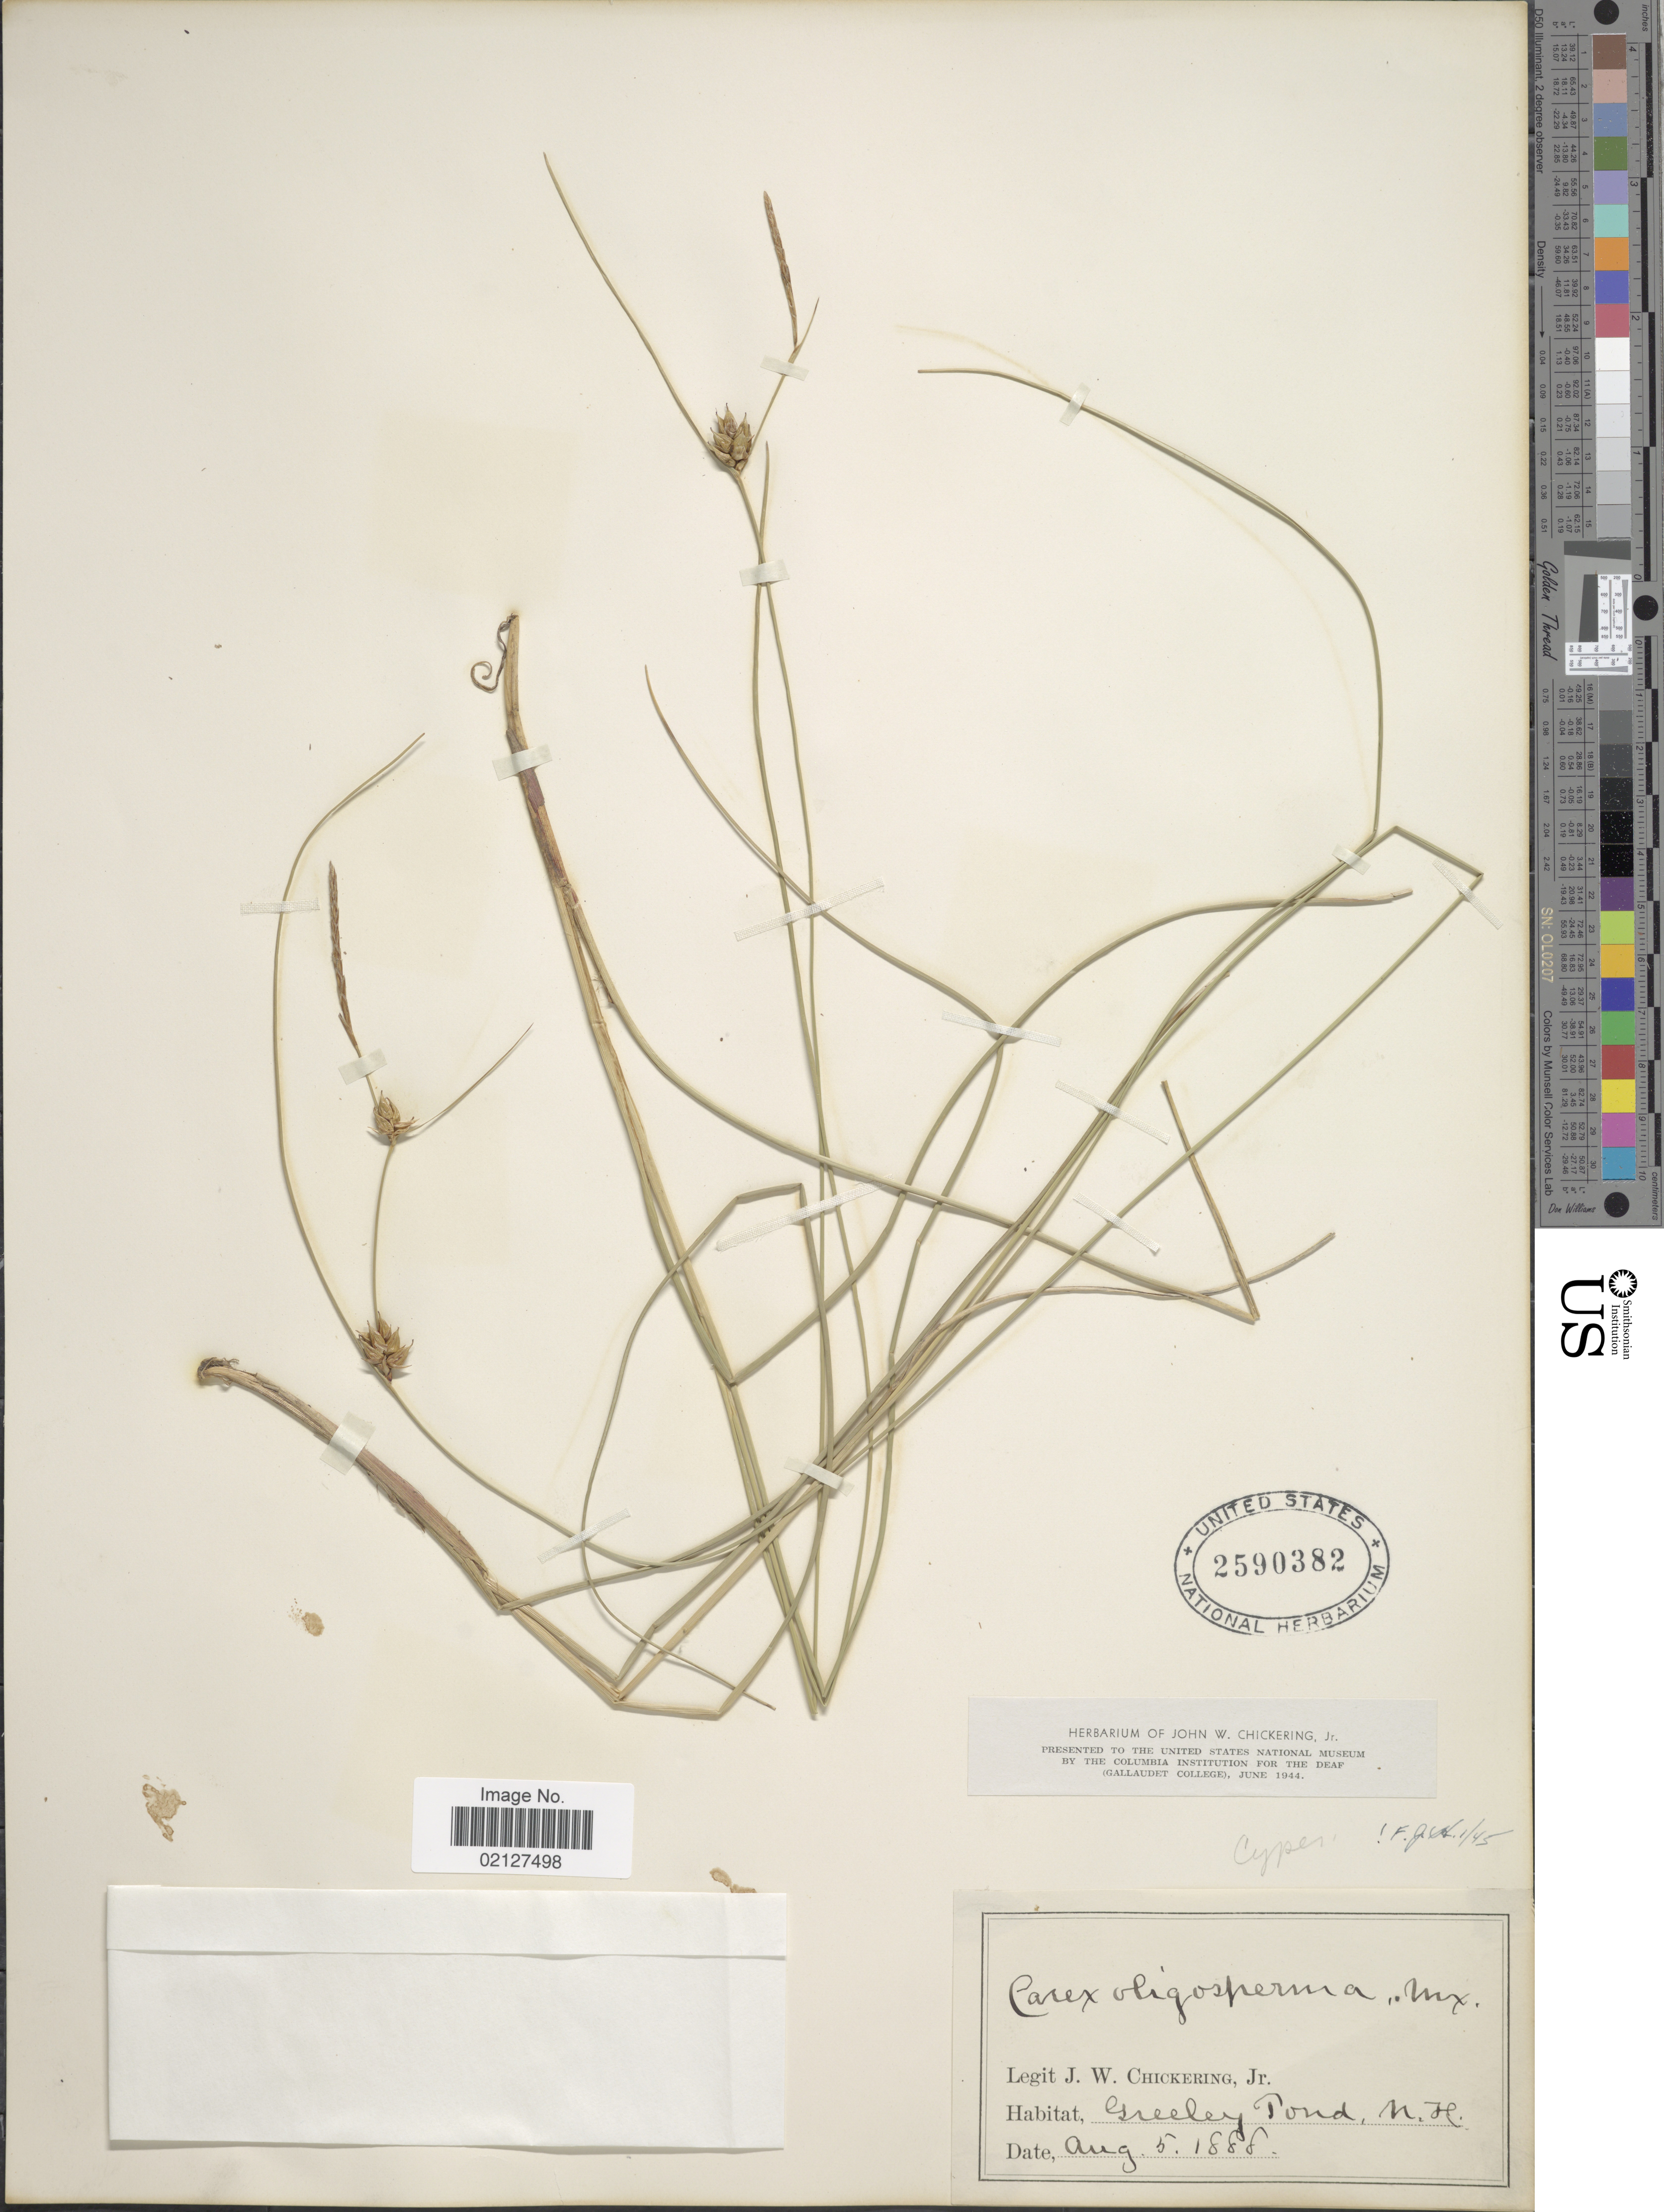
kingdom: Plantae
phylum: Tracheophyta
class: Liliopsida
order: Poales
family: Cyperaceae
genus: Carex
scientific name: Carex oligosperma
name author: Michx.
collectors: J. W. Chickering Jr.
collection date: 1888-08-05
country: United States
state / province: New Hampshire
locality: Greeley Pond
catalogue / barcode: US 2590382